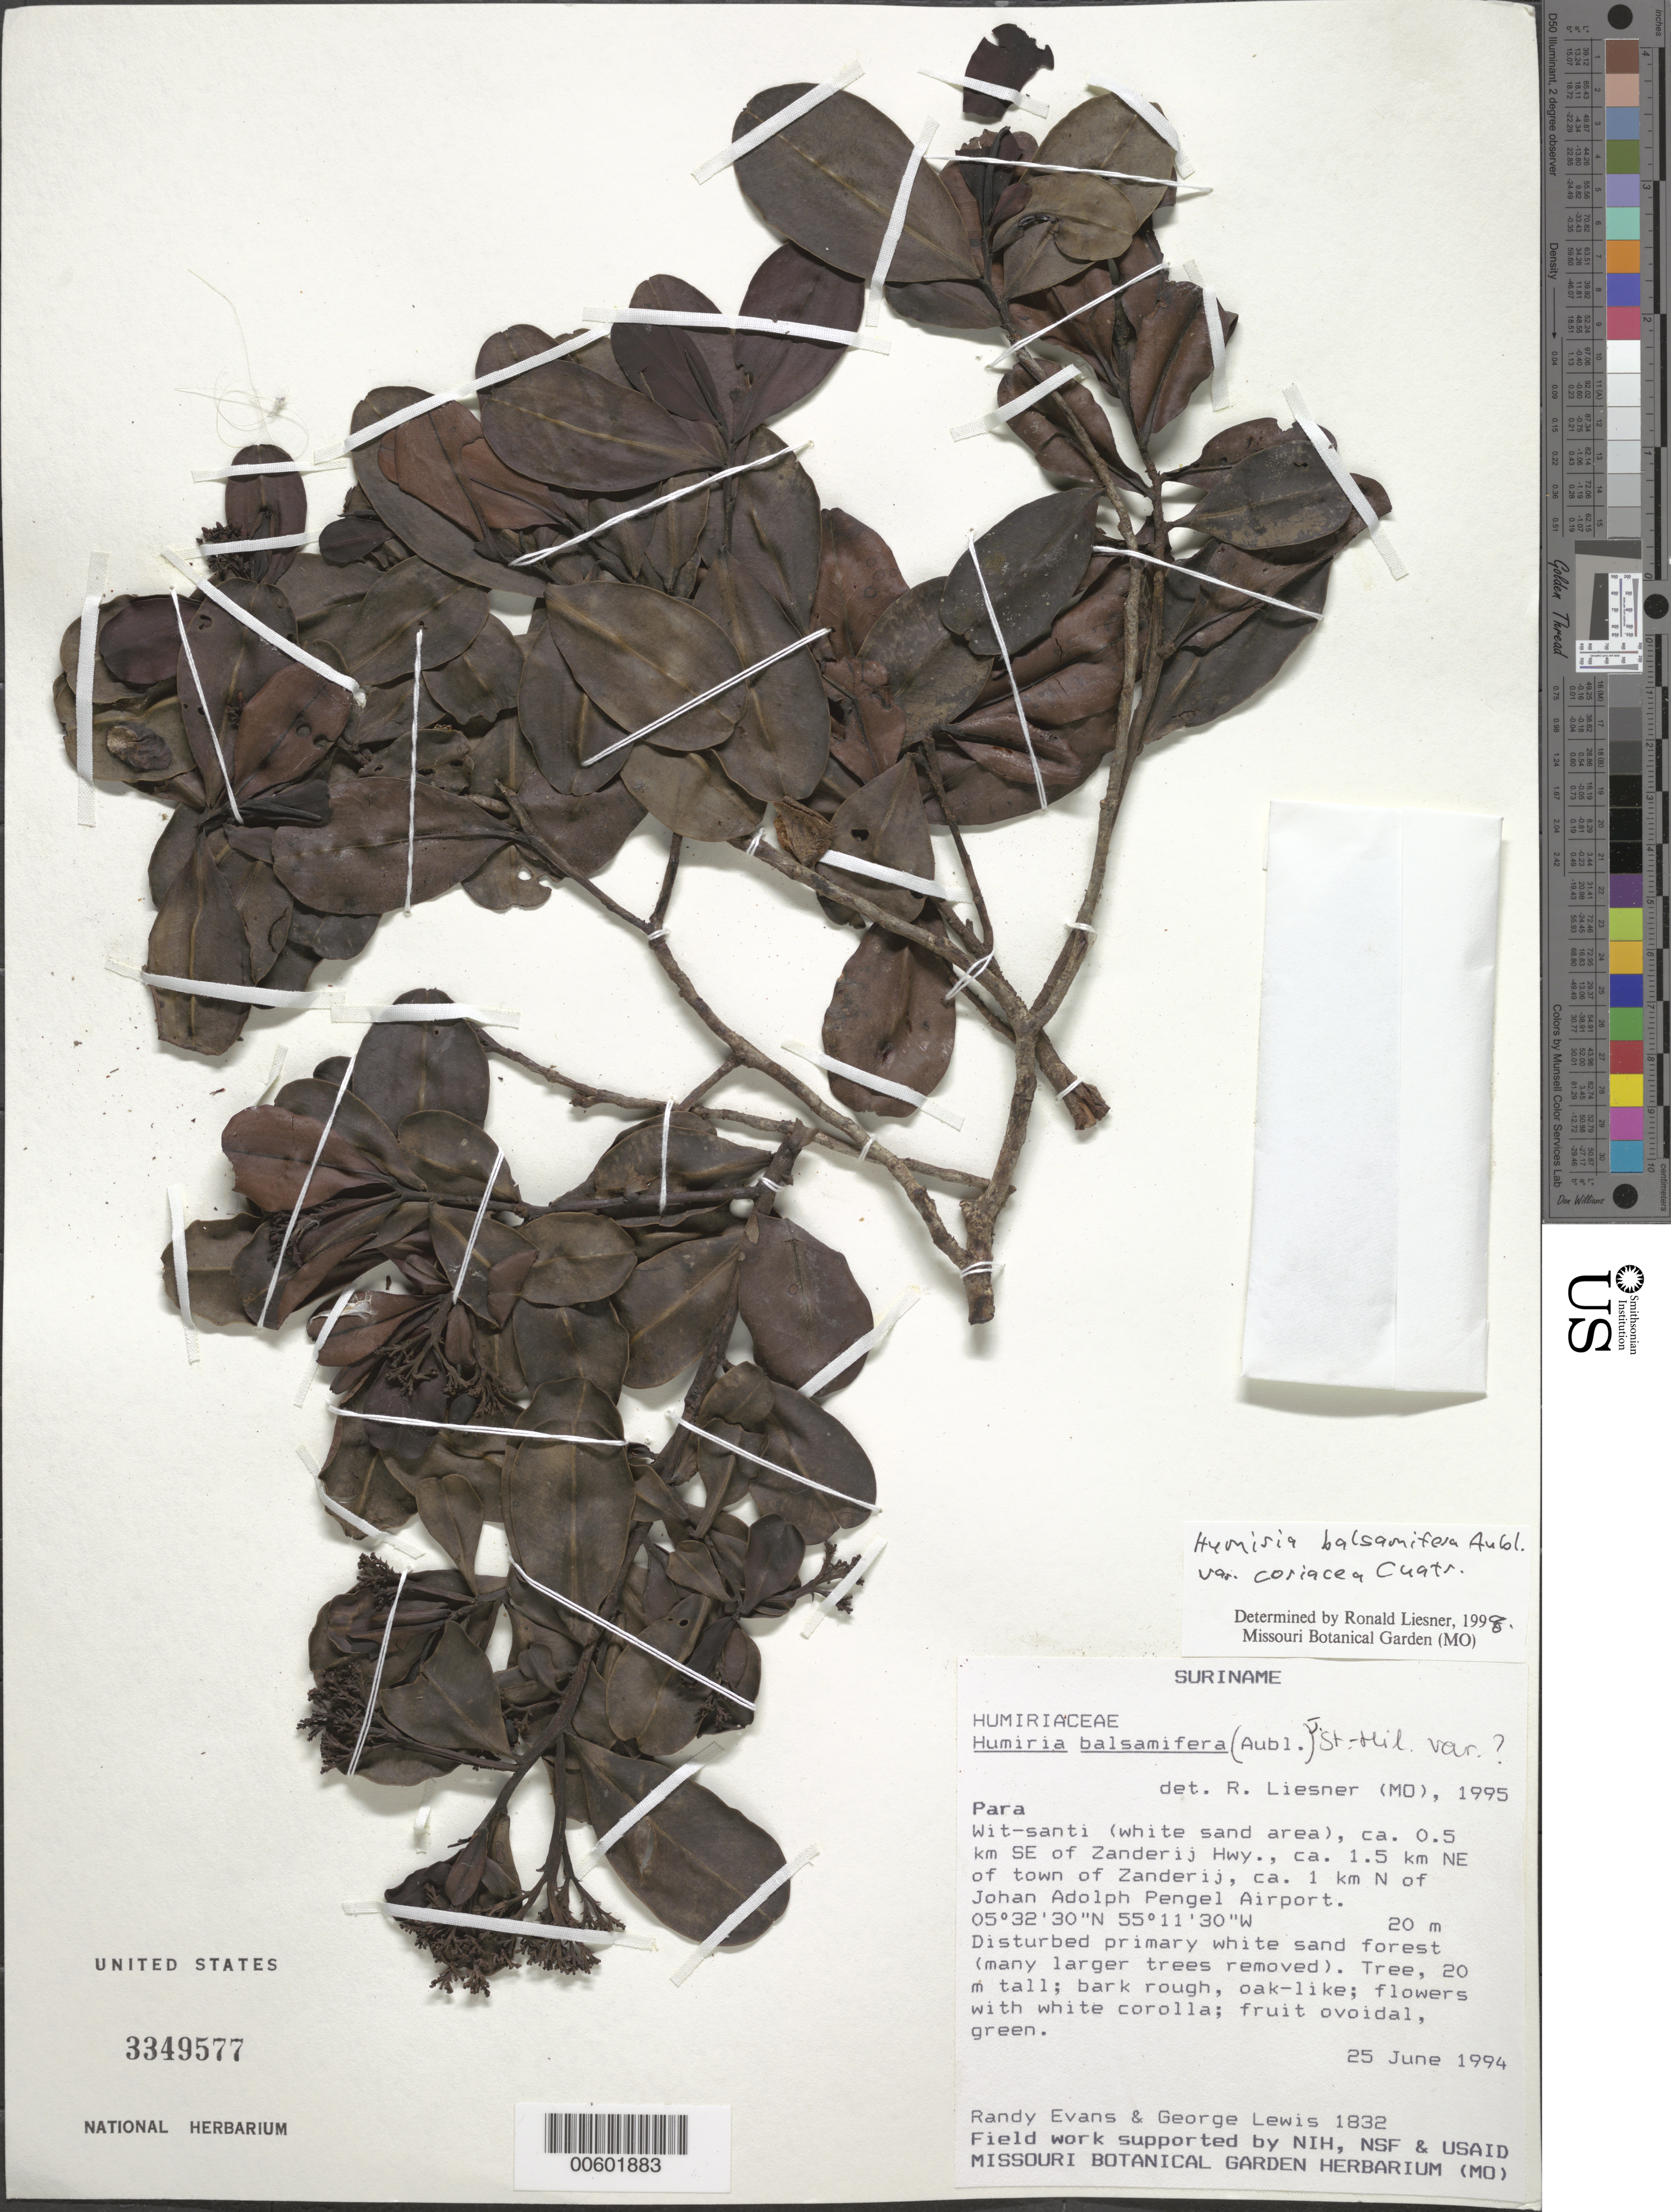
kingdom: Plantae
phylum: Tracheophyta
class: Magnoliopsida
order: Malpighiales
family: Humiriaceae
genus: Humiria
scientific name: Humiria balsamifera var. coriacea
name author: Cuatrec.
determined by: Liesner, R. L.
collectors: R. Evans & G. Lewis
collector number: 1832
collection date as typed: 1-Jul-94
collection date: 1994-07-01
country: Suriname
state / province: Para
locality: Zanderij, road to Kraka, 4.4 km from intersection with Zanderij Hwy., 0.5 km before bridge over Sabokoe Creek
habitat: Disturbed primary white sand forest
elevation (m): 25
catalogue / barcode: US 3349577